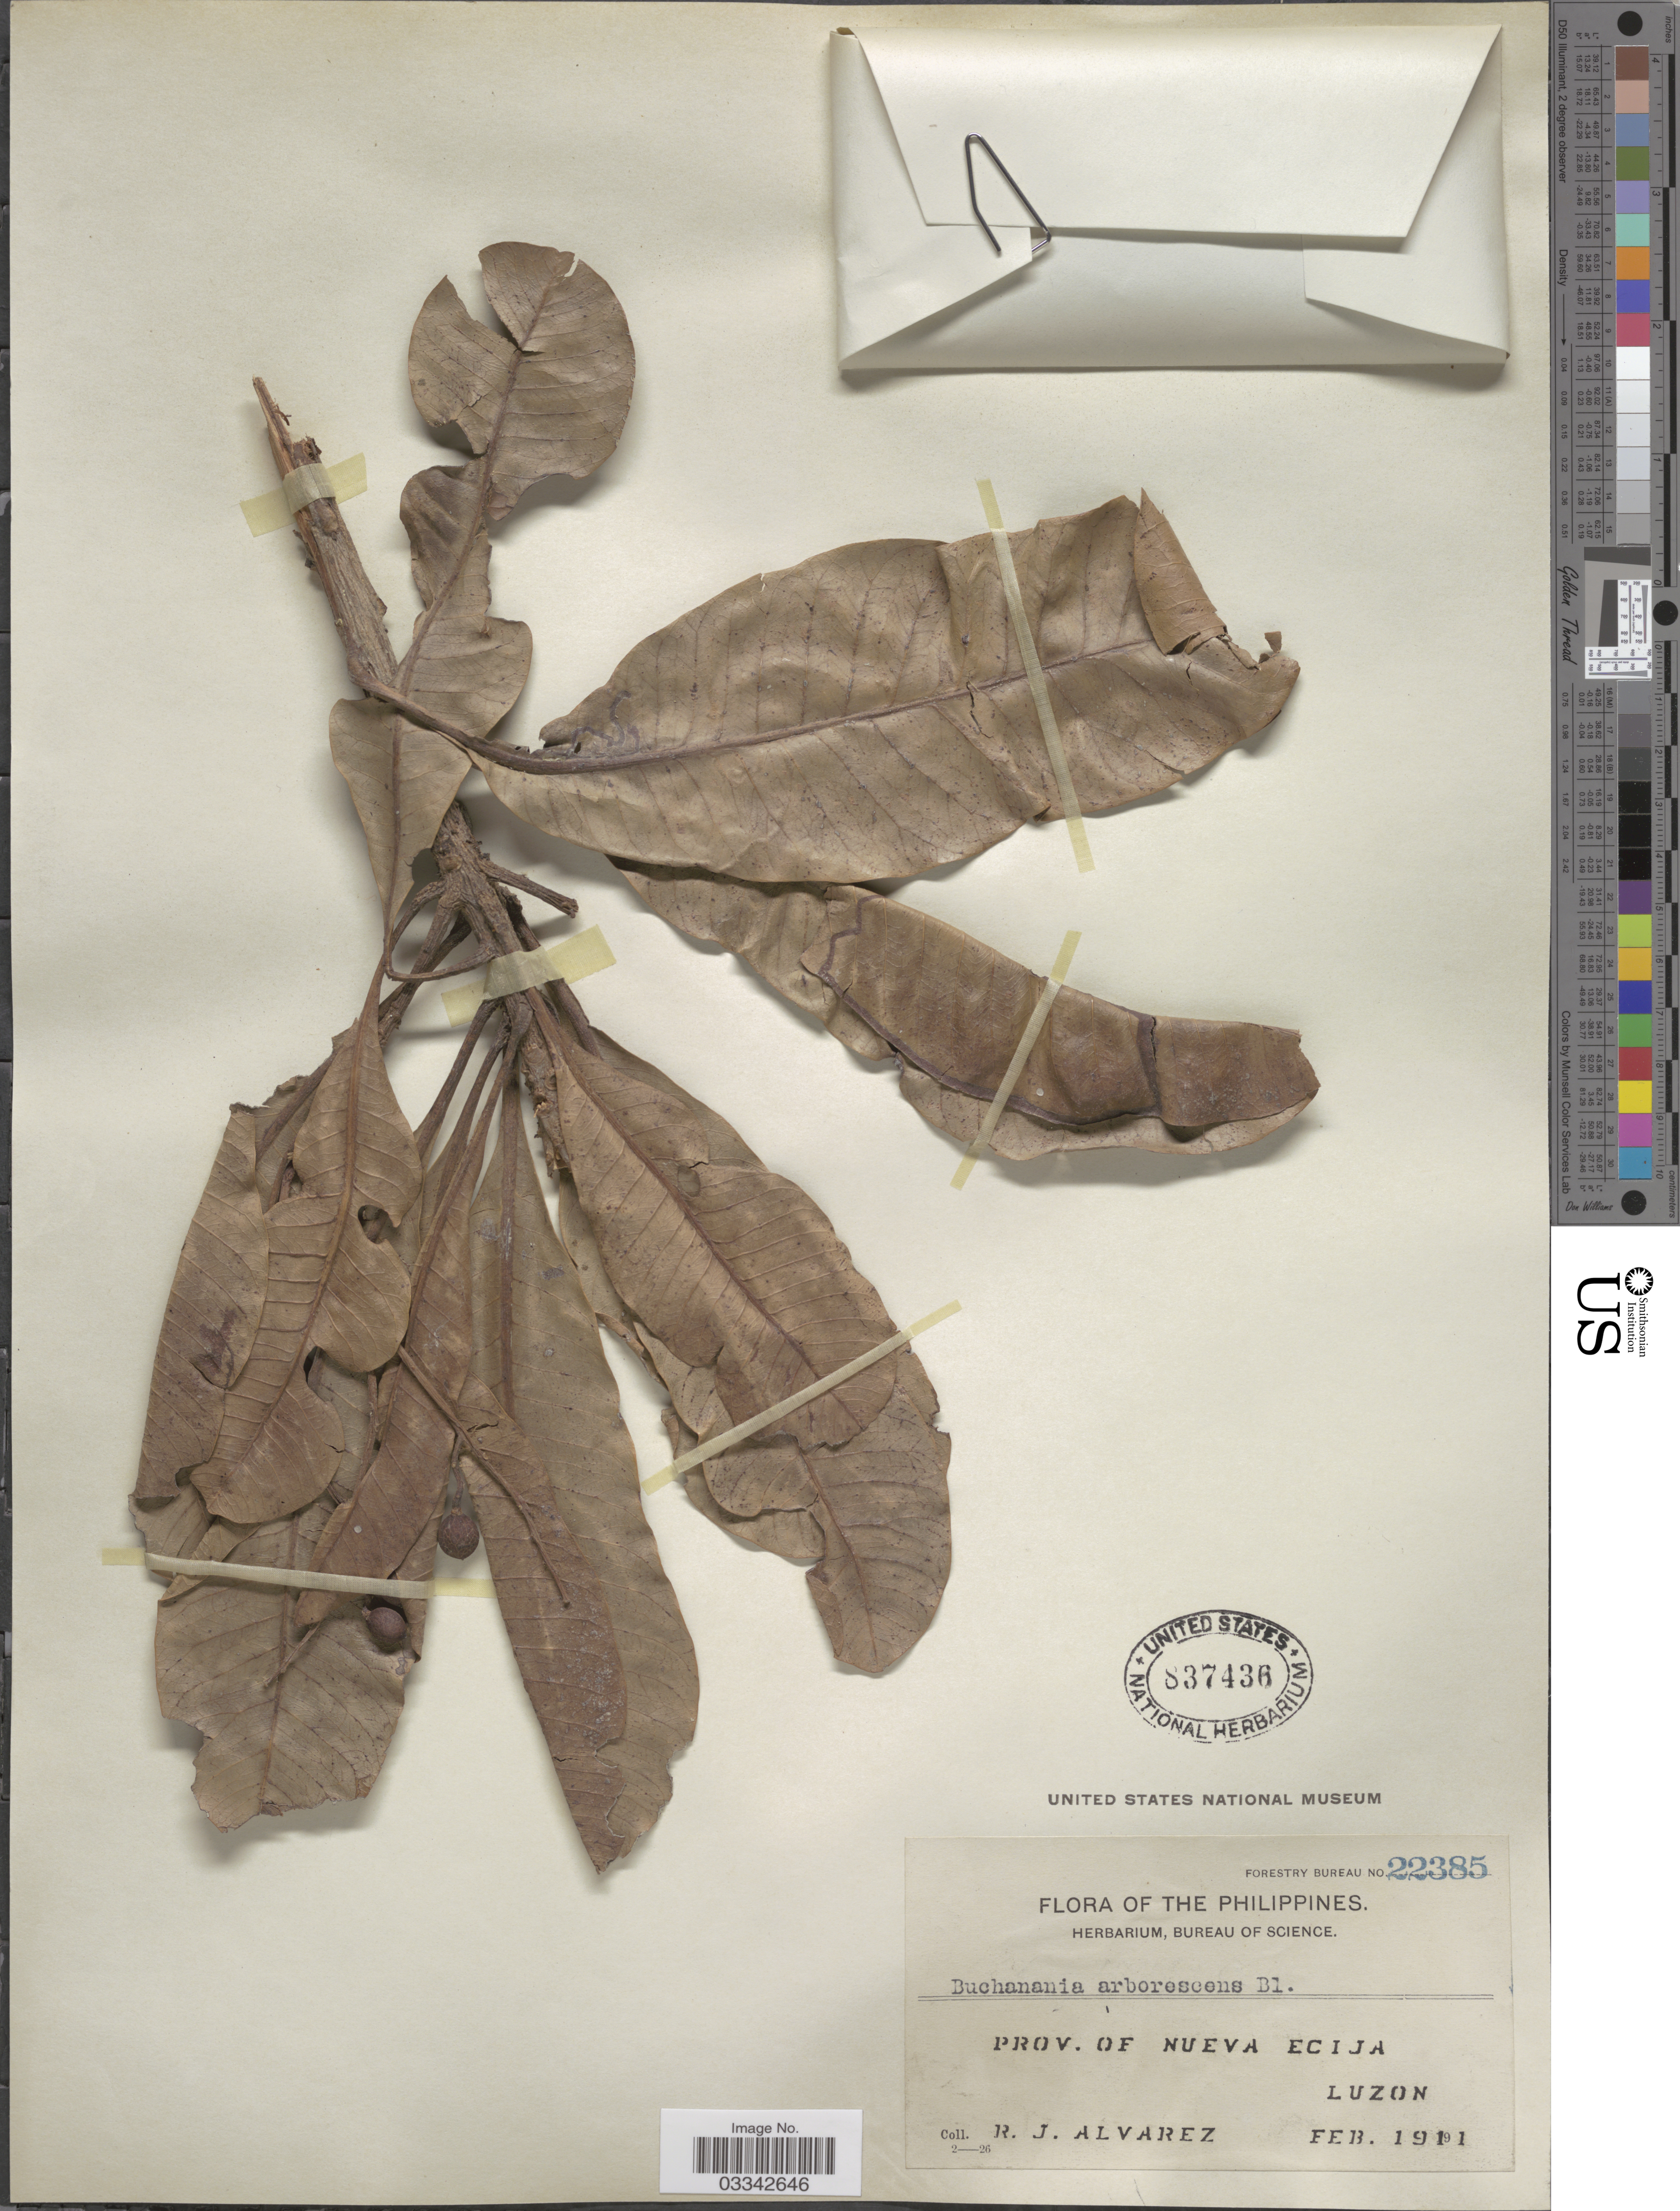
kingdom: Plantae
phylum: Tracheophyta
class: Magnoliopsida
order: Sapindales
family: Anacardiaceae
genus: Buchanania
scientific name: Buchanania arborescens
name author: (Blume) Blume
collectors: R. Alvarez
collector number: Forestry Bureau 22385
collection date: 1911-02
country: Philippines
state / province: Central Luzon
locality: Prov. of Nueva Ecija, Luzon.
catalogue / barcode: US 837436